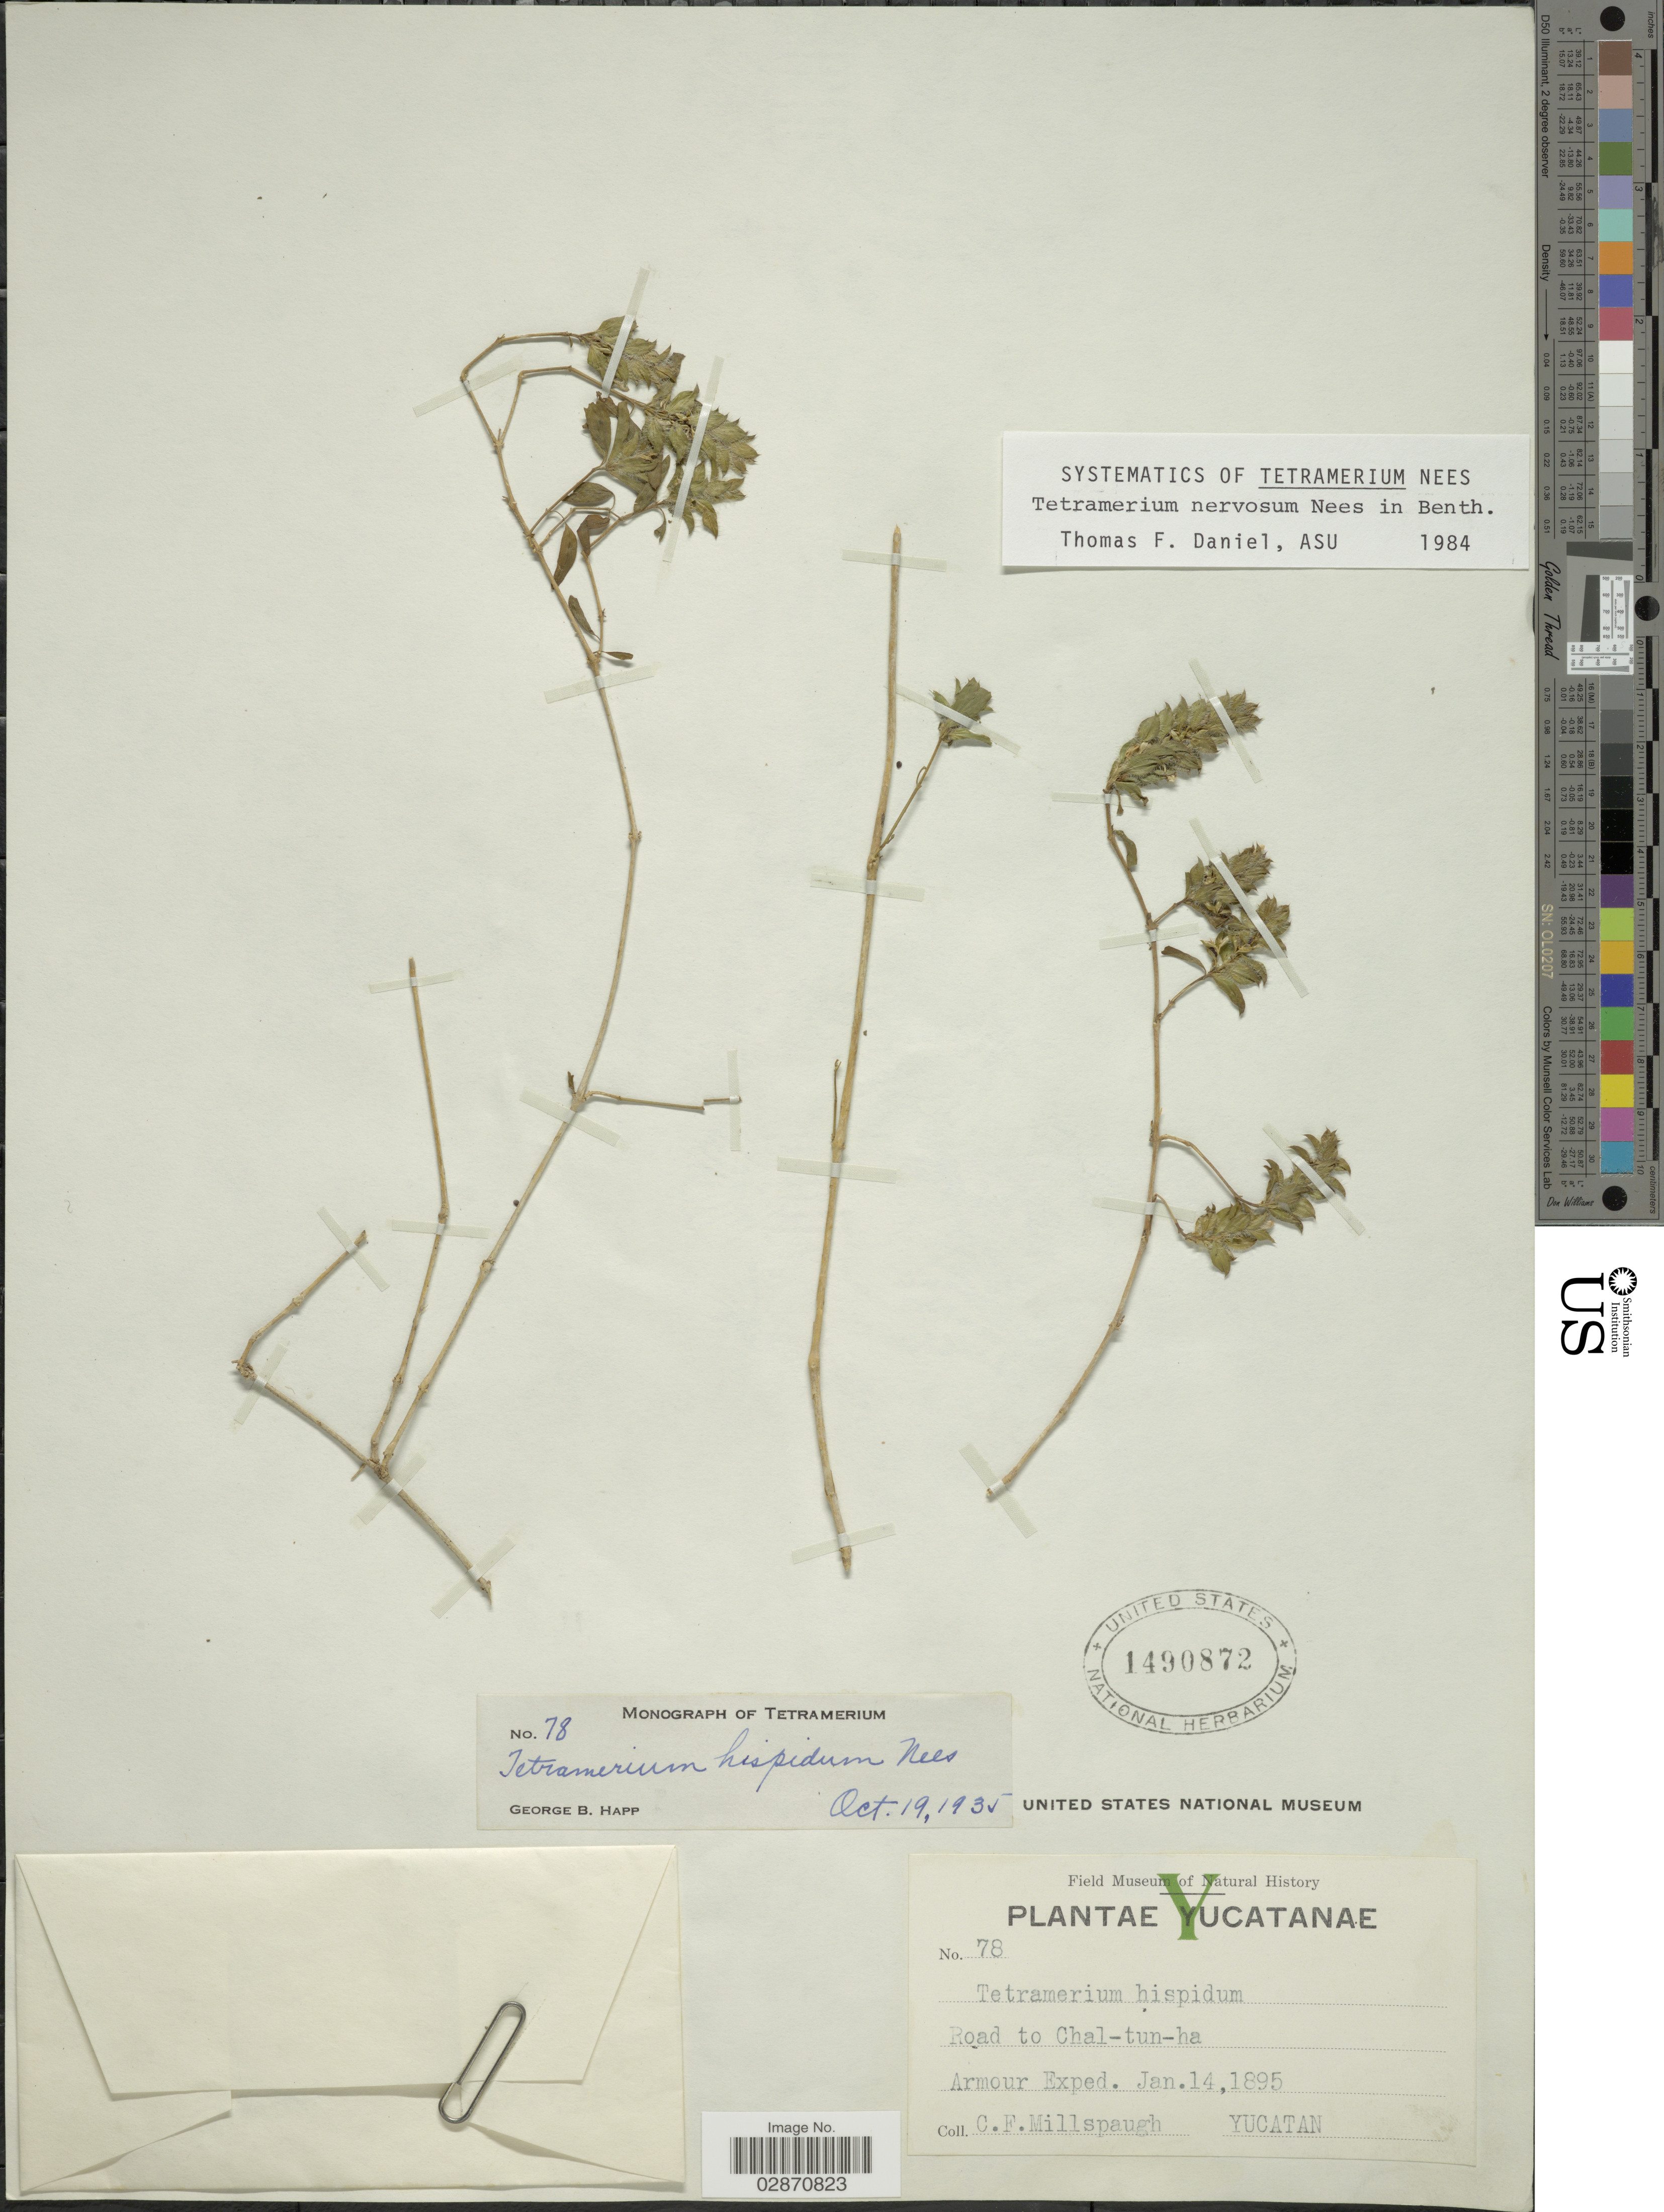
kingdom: Plantae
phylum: Tracheophyta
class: Magnoliopsida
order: Lamiales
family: Acanthaceae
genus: Tetramerium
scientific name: Tetramerium nervosum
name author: Nees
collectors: C. F. Millspaugh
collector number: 78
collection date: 1895-01-14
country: Mexico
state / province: Yucatán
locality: Road to Chal-tun-ha.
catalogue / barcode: US 1490872